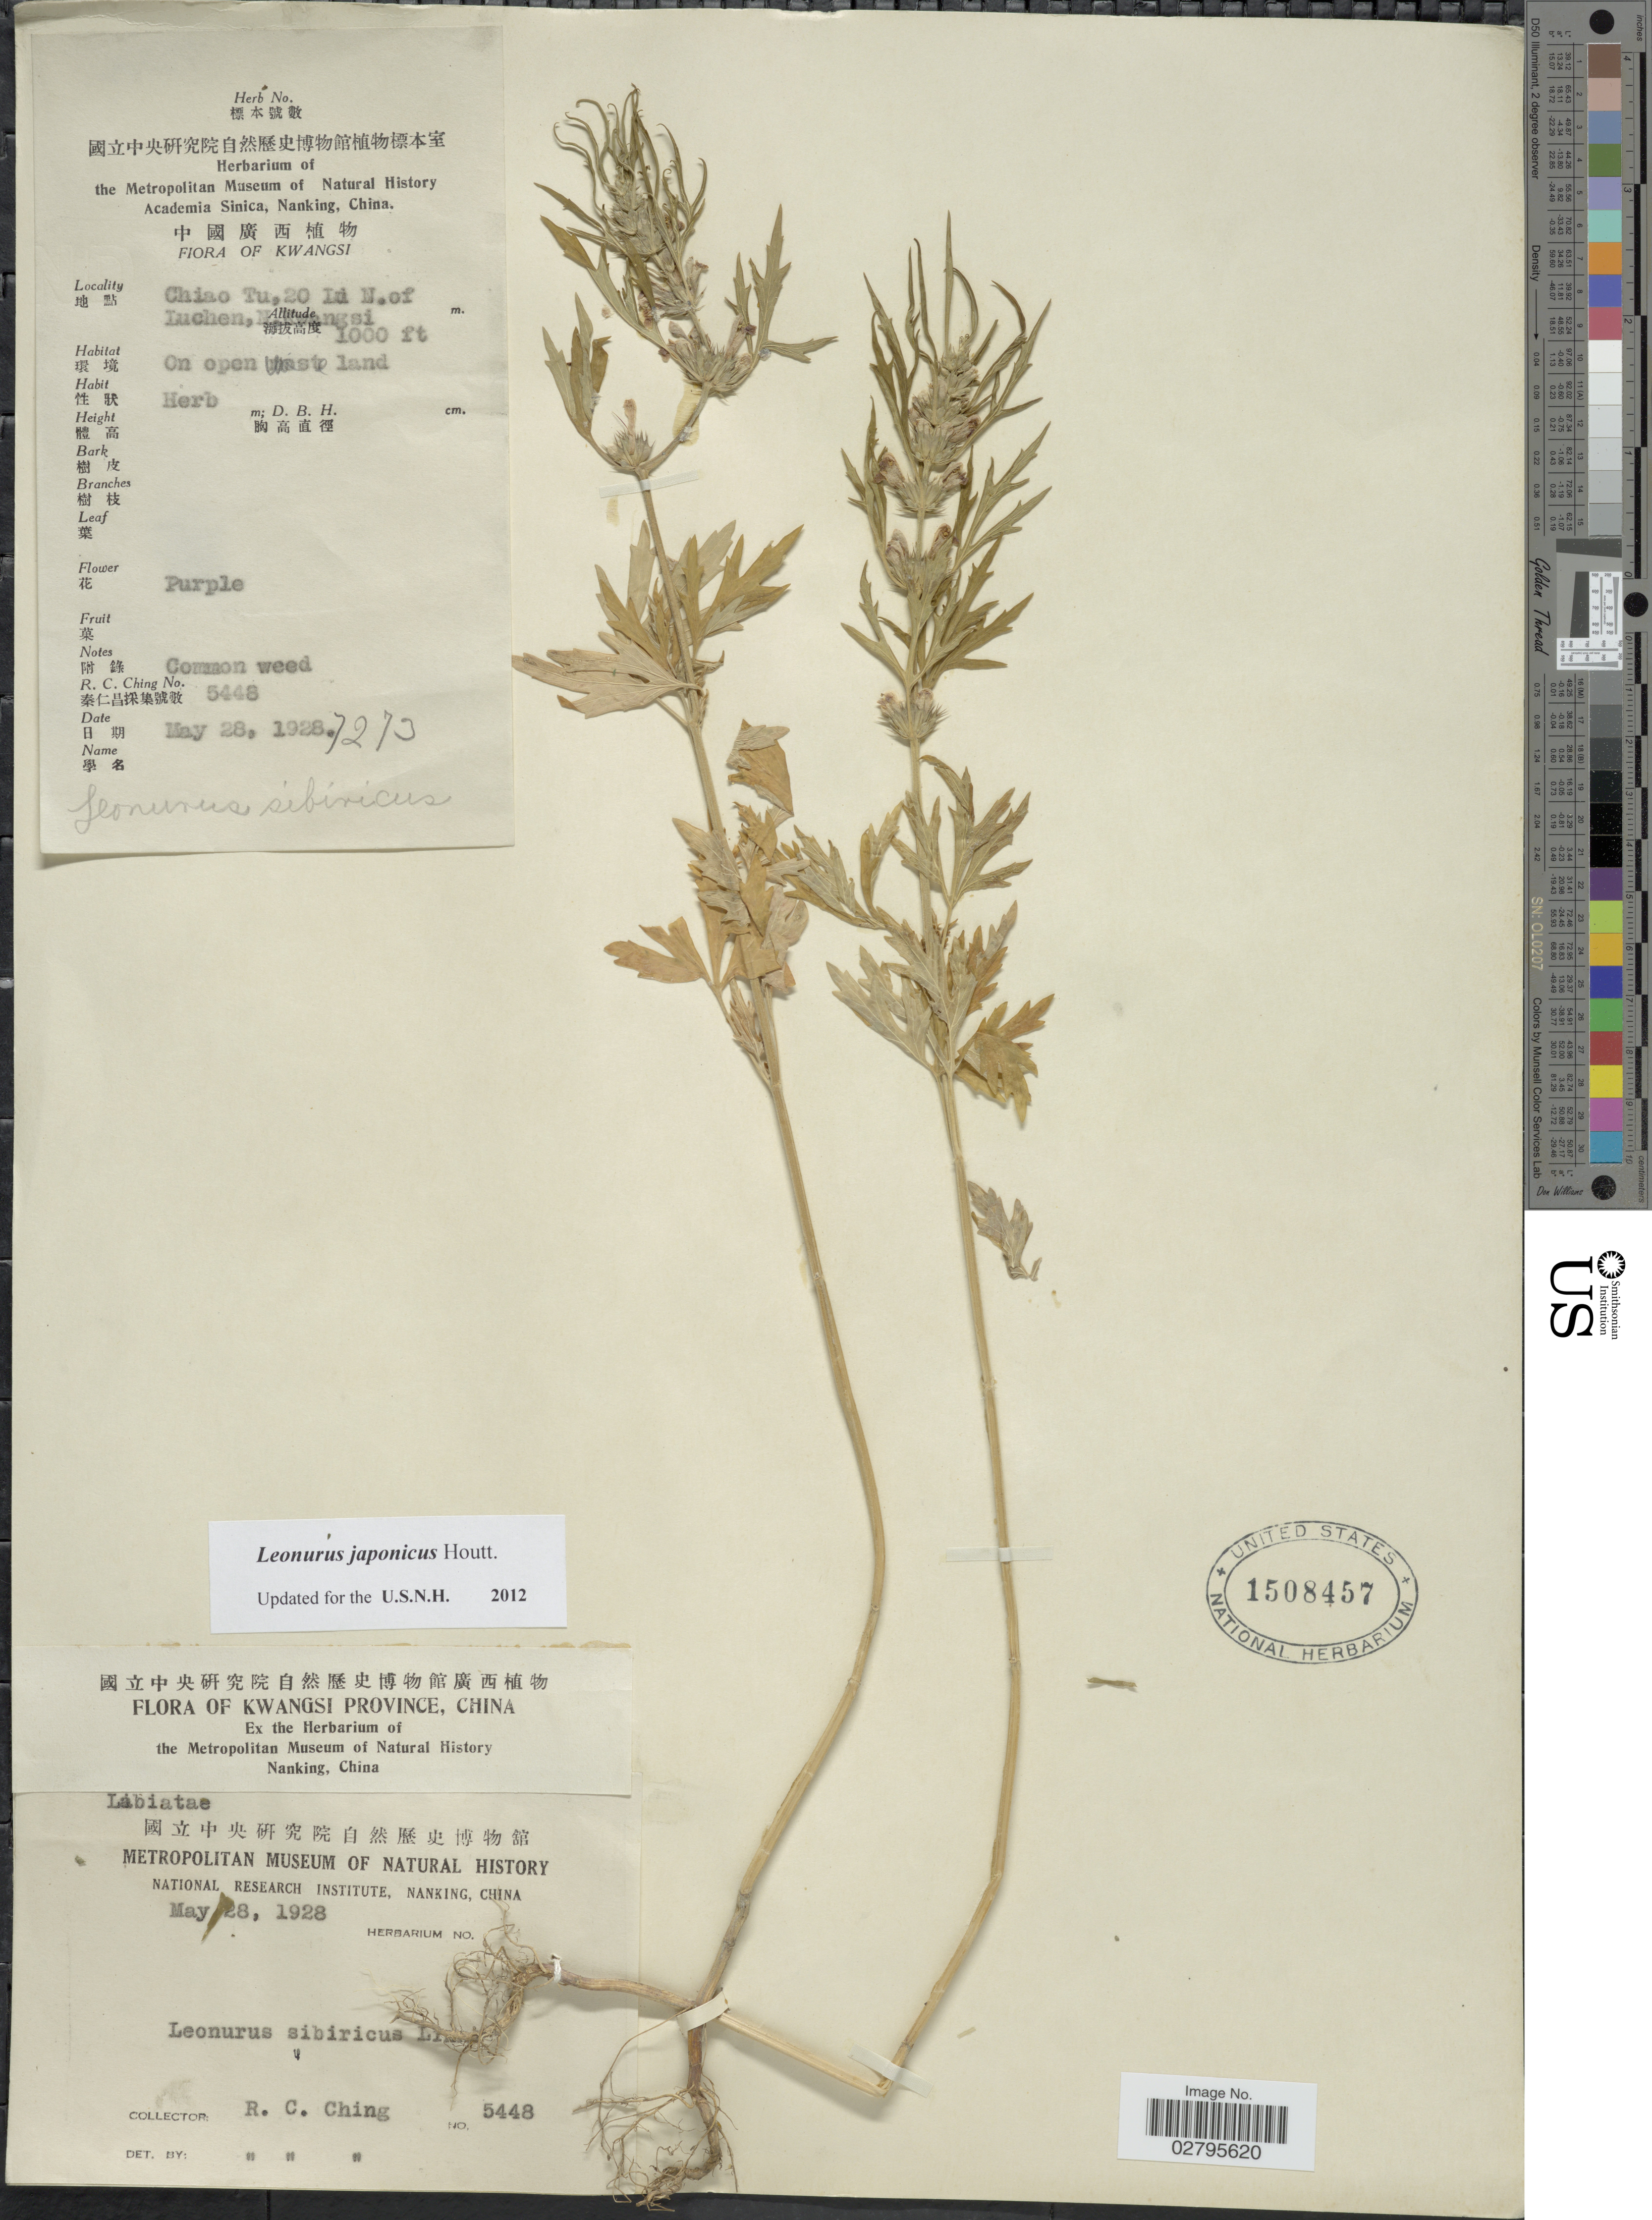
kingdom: Plantae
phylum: Tracheophyta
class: Magnoliopsida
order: Lamiales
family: Lamiaceae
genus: Leonurus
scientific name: Leonurus japonicus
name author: Houtt.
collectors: R. C. Ching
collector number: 5448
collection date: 1928-05-28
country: China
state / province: Guangxi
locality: Kwangsi Province. Chiao Tu, 20 Iu N. of Luchen, N. Kwangsi.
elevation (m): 305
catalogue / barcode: US 1508457